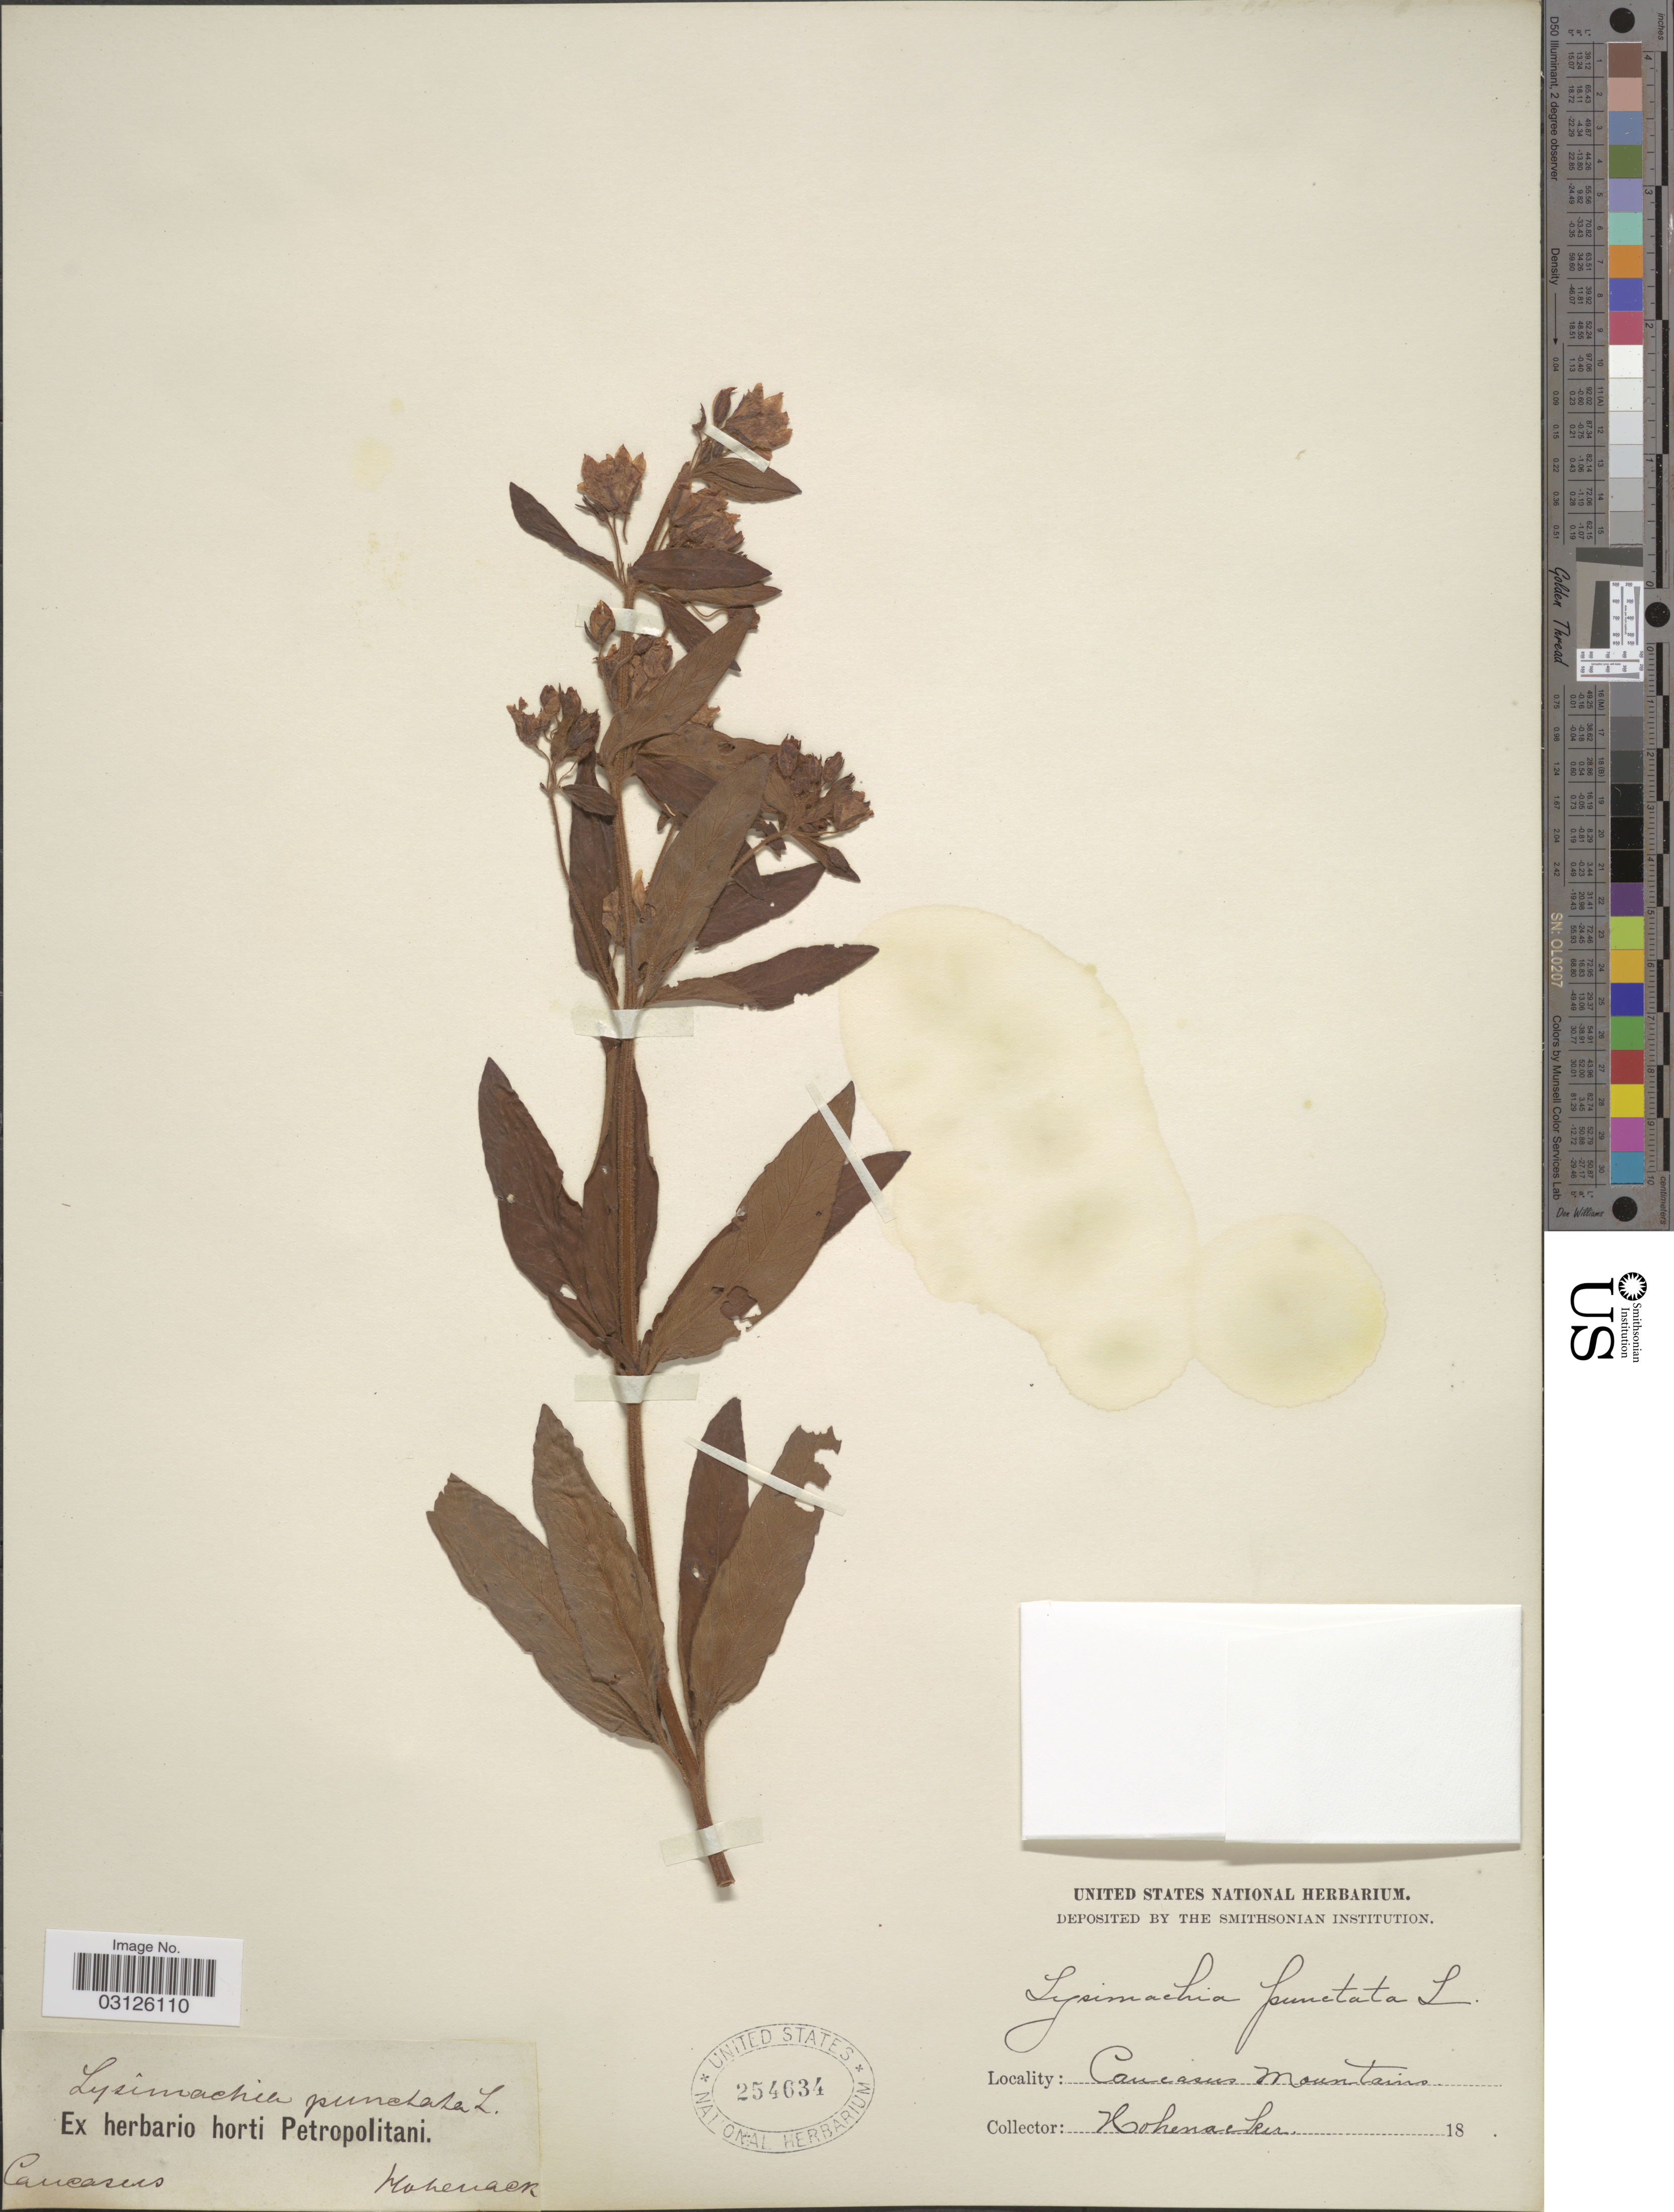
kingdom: Plantae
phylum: Tracheophyta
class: Magnoliopsida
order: Ericales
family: Primulaceae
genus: Lysimachia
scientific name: Lysimachia punctata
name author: L.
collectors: Hohenacker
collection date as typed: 18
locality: Caucasus Mountains.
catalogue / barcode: US 254634